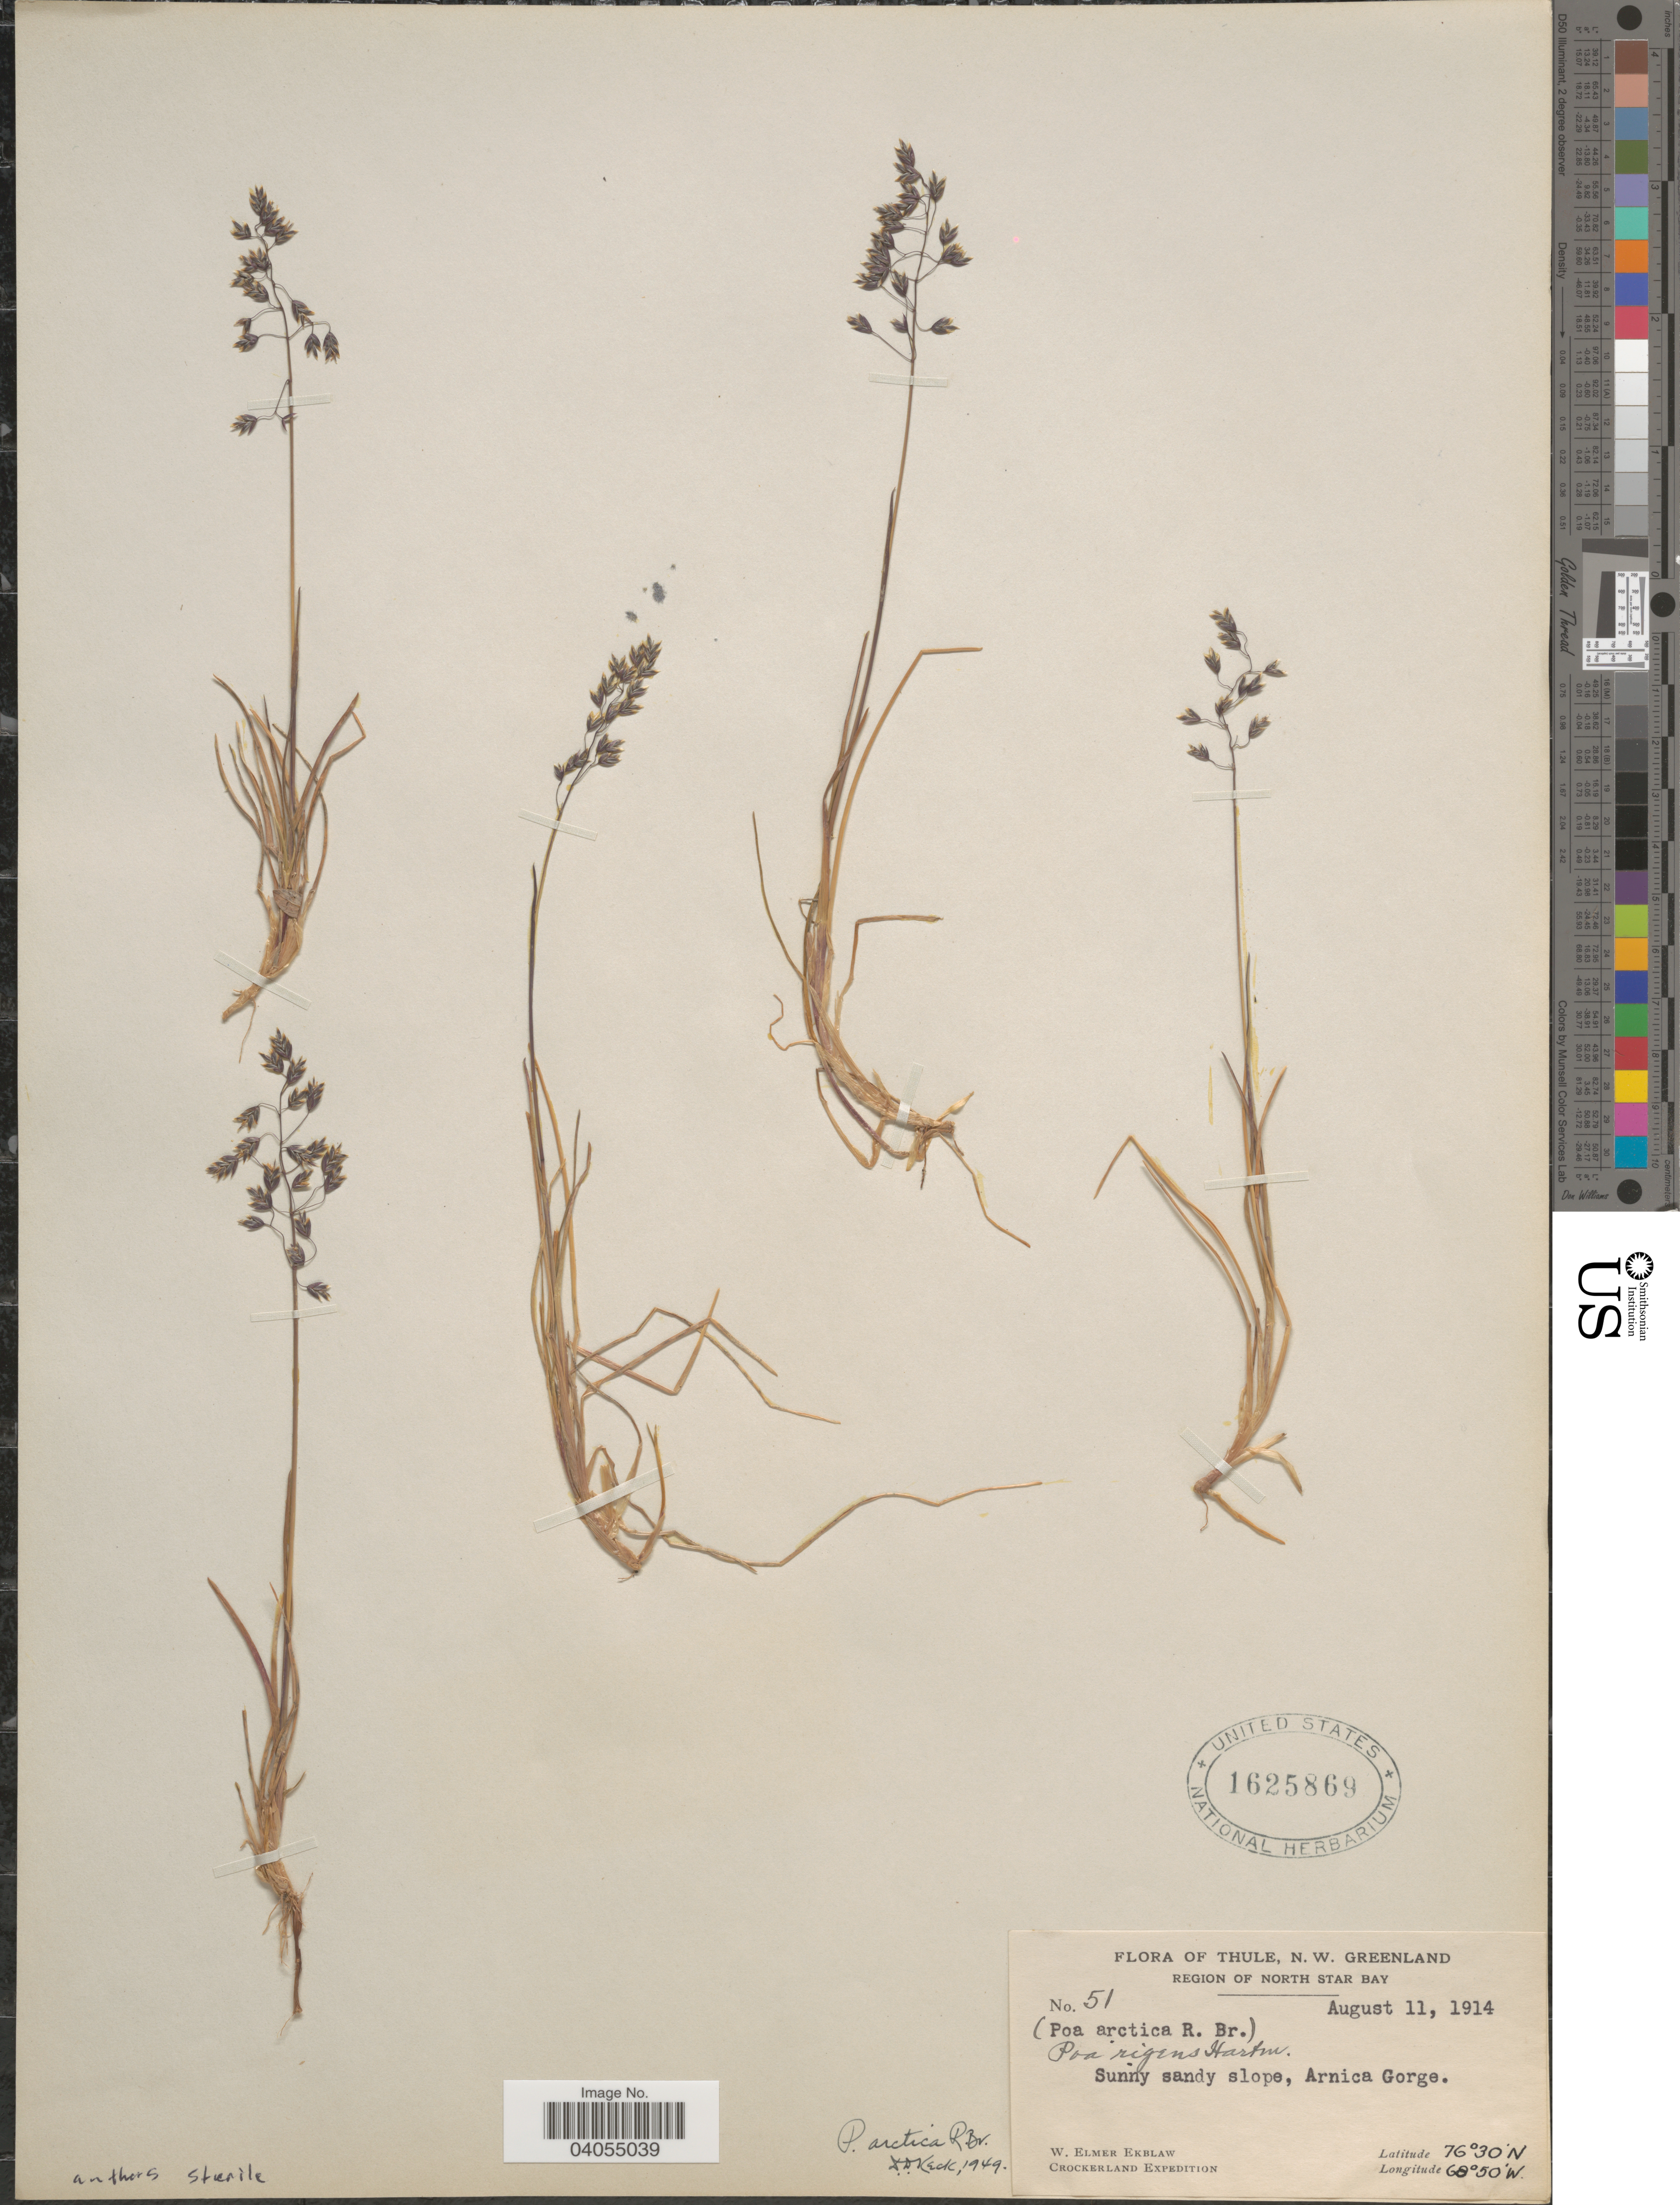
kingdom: Plantae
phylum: Tracheophyta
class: Liliopsida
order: Poales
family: Poaceae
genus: Poa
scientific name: Poa arctica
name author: R. Br.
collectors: W. Ekblaw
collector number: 51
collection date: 1914-08-11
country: Greenland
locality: Thule, N.W. Greenland. Region of North Star Bay. Sunny sandy slope, Arnica Gorge.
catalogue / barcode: US 1625869